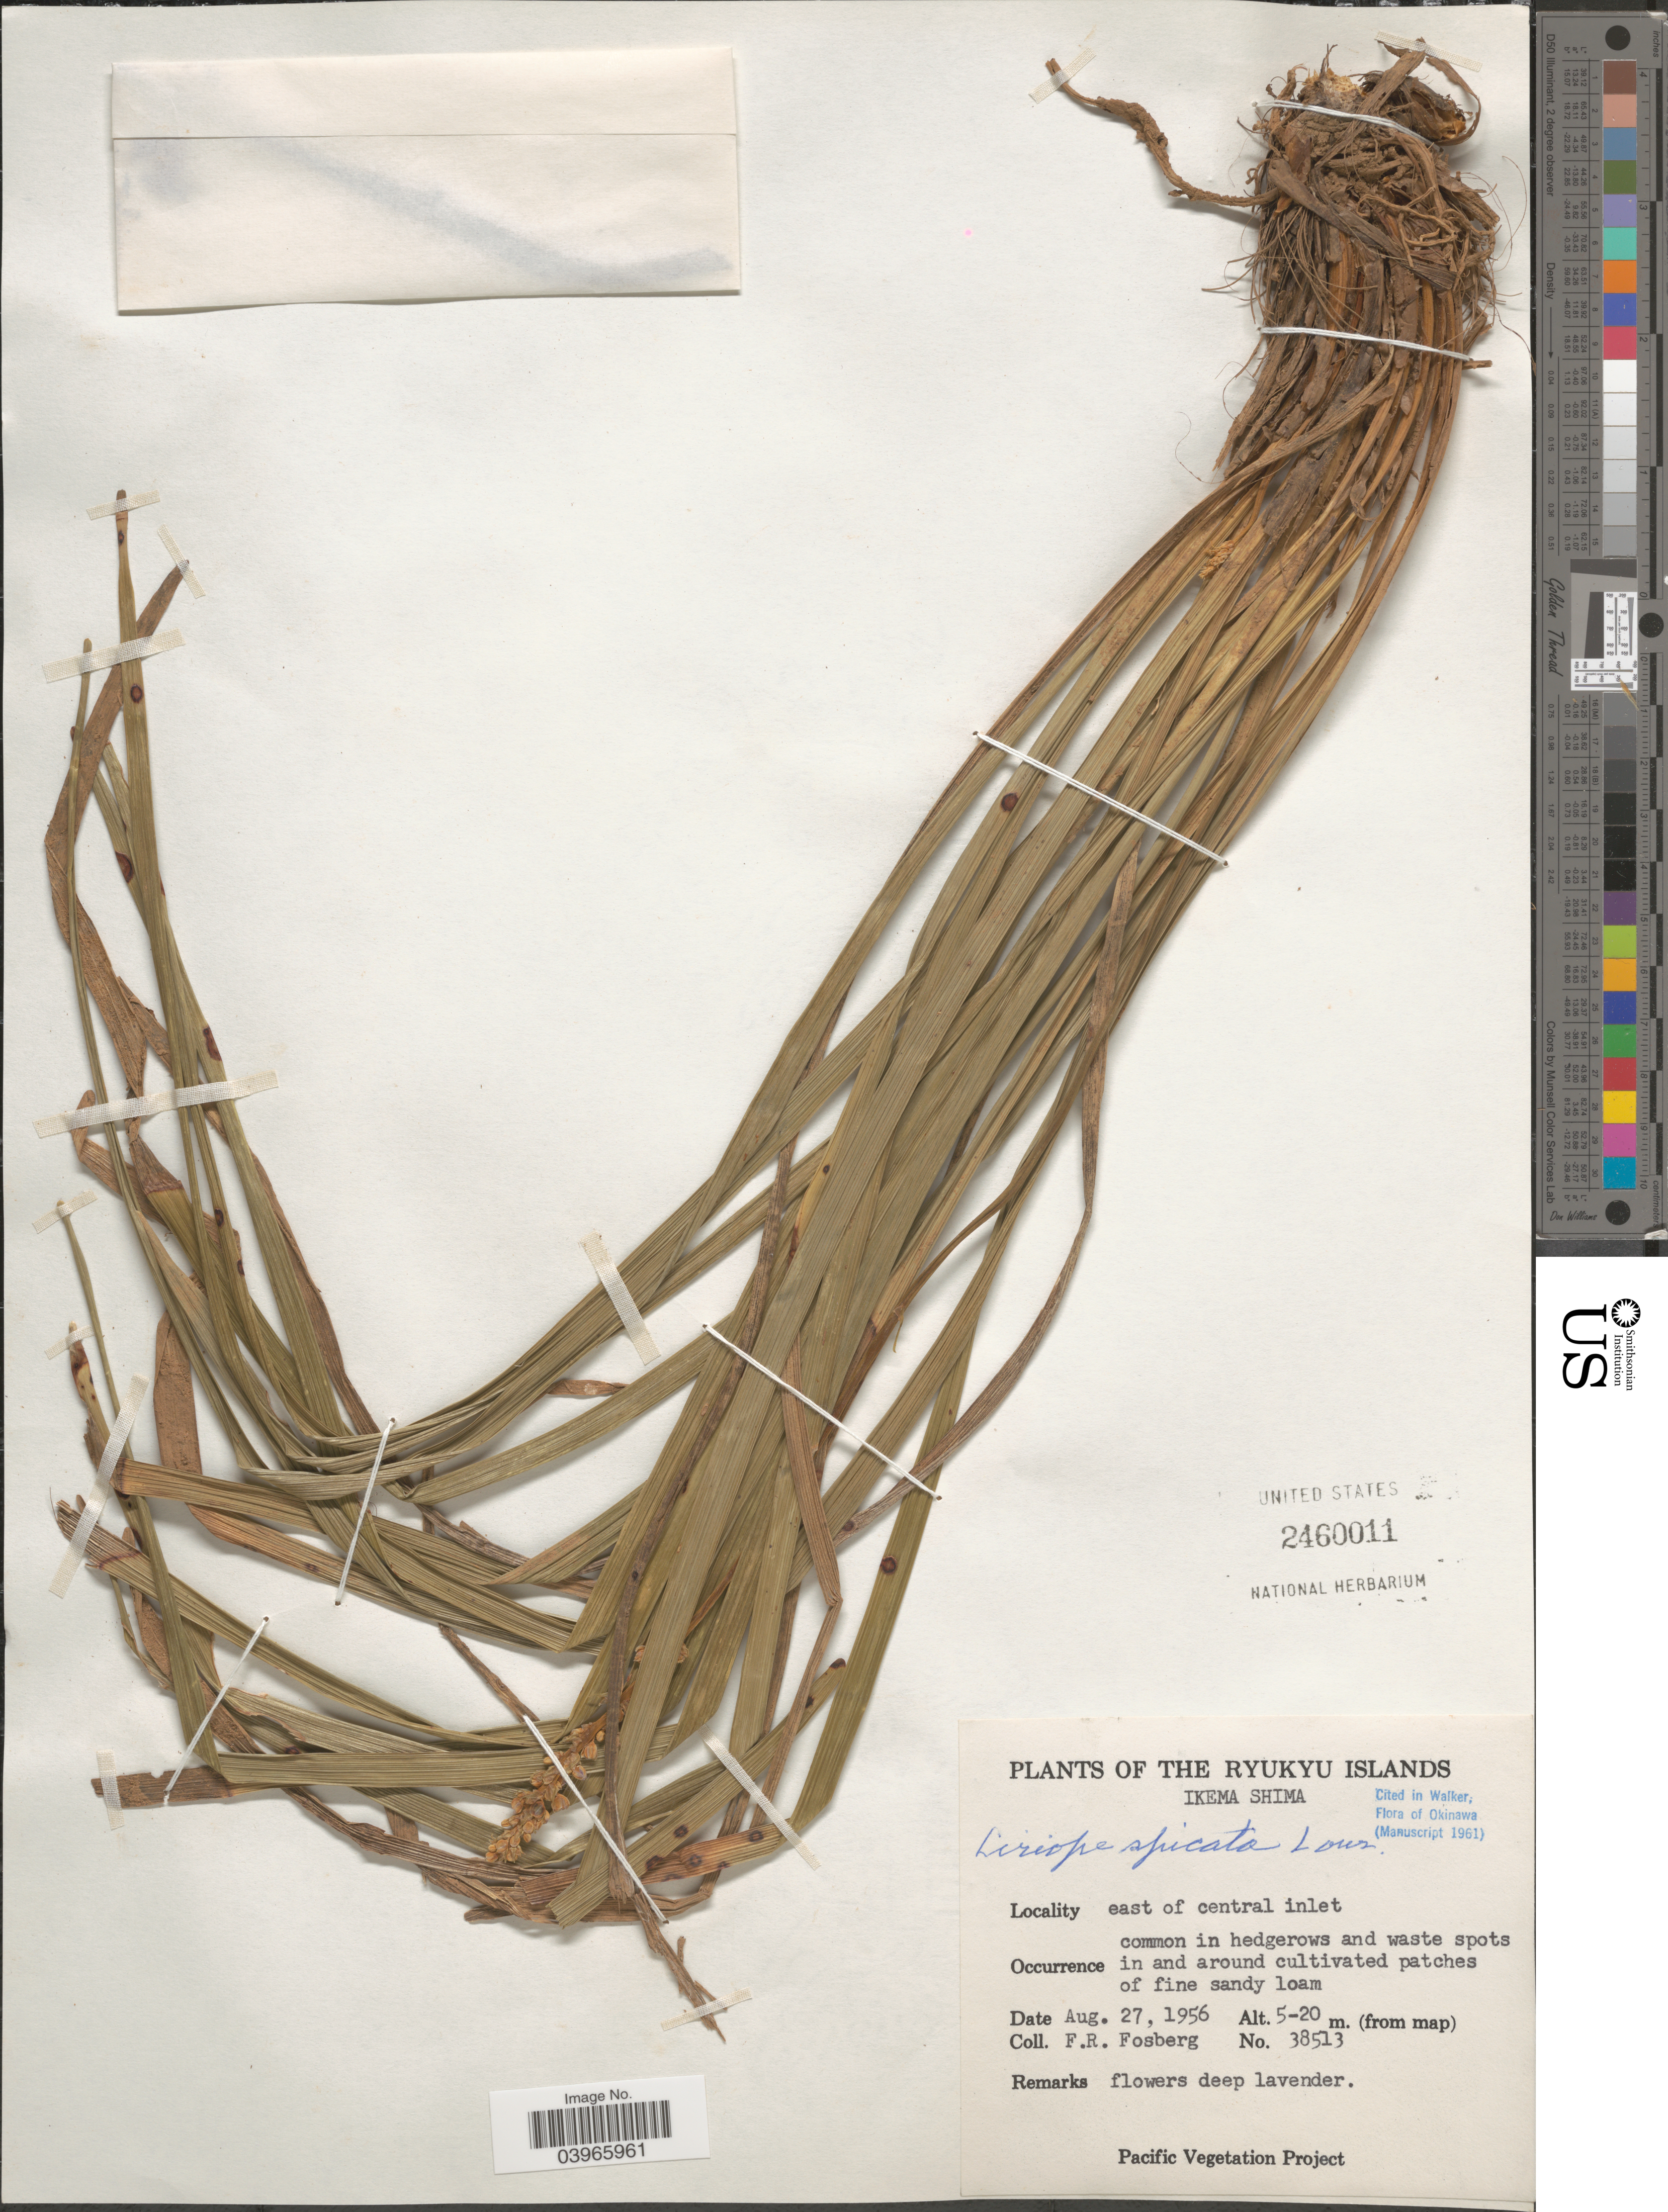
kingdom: Plantae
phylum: Tracheophyta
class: Liliopsida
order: Asparagales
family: Asparagaceae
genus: Liriope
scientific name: Liriope spicata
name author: Lour.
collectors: F. R. Fosberg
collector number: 38513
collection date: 1956-08-27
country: Japan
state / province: Okinawa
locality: The Ryukyu Islands. Ikema Shima. East of central inlet. In and around cultivated patches.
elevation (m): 5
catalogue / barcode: US 2460011